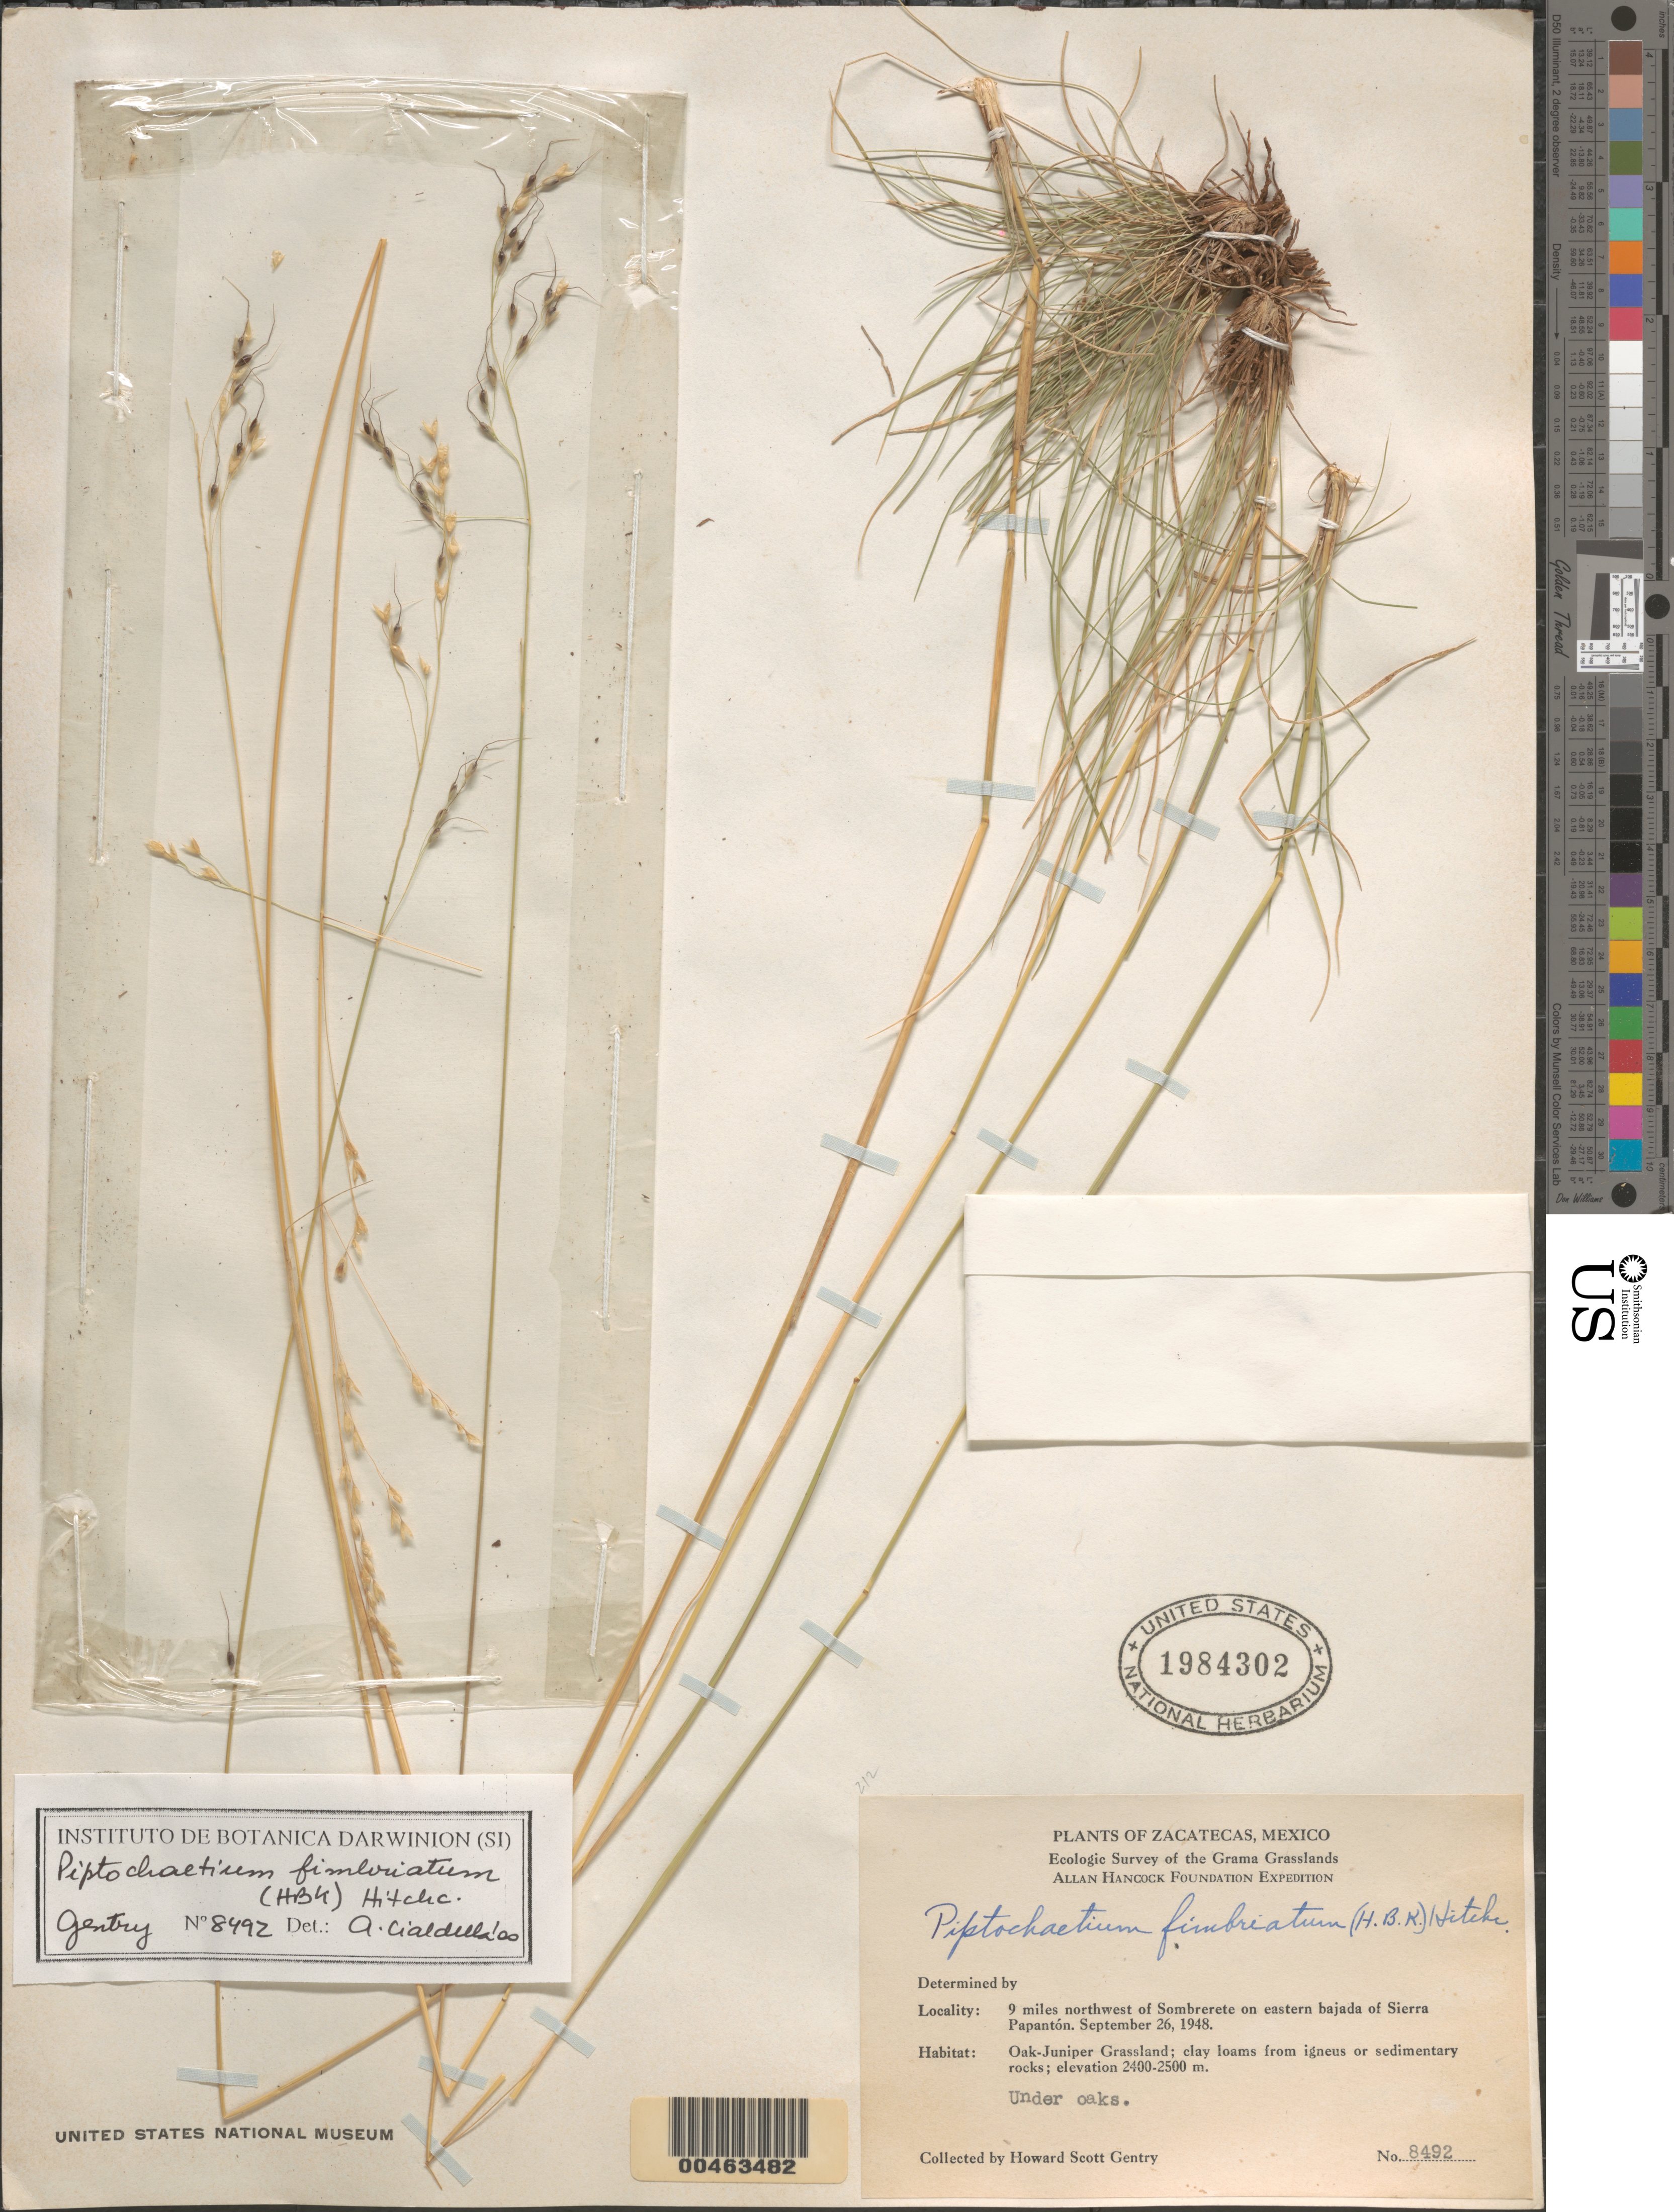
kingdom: Plantae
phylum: Tracheophyta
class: Liliopsida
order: Poales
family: Poaceae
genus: Piptochaetium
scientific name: Piptochaetium fimbriatum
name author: (Kunth) Hitchc.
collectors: H. S. Gentry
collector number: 8492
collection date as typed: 26 Sep 1948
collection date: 1948-09-26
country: Mexico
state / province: Zacatecas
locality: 9 mi NW of Sombrerete on E bajada of Sierra Papantón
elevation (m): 2400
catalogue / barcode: US 1984302